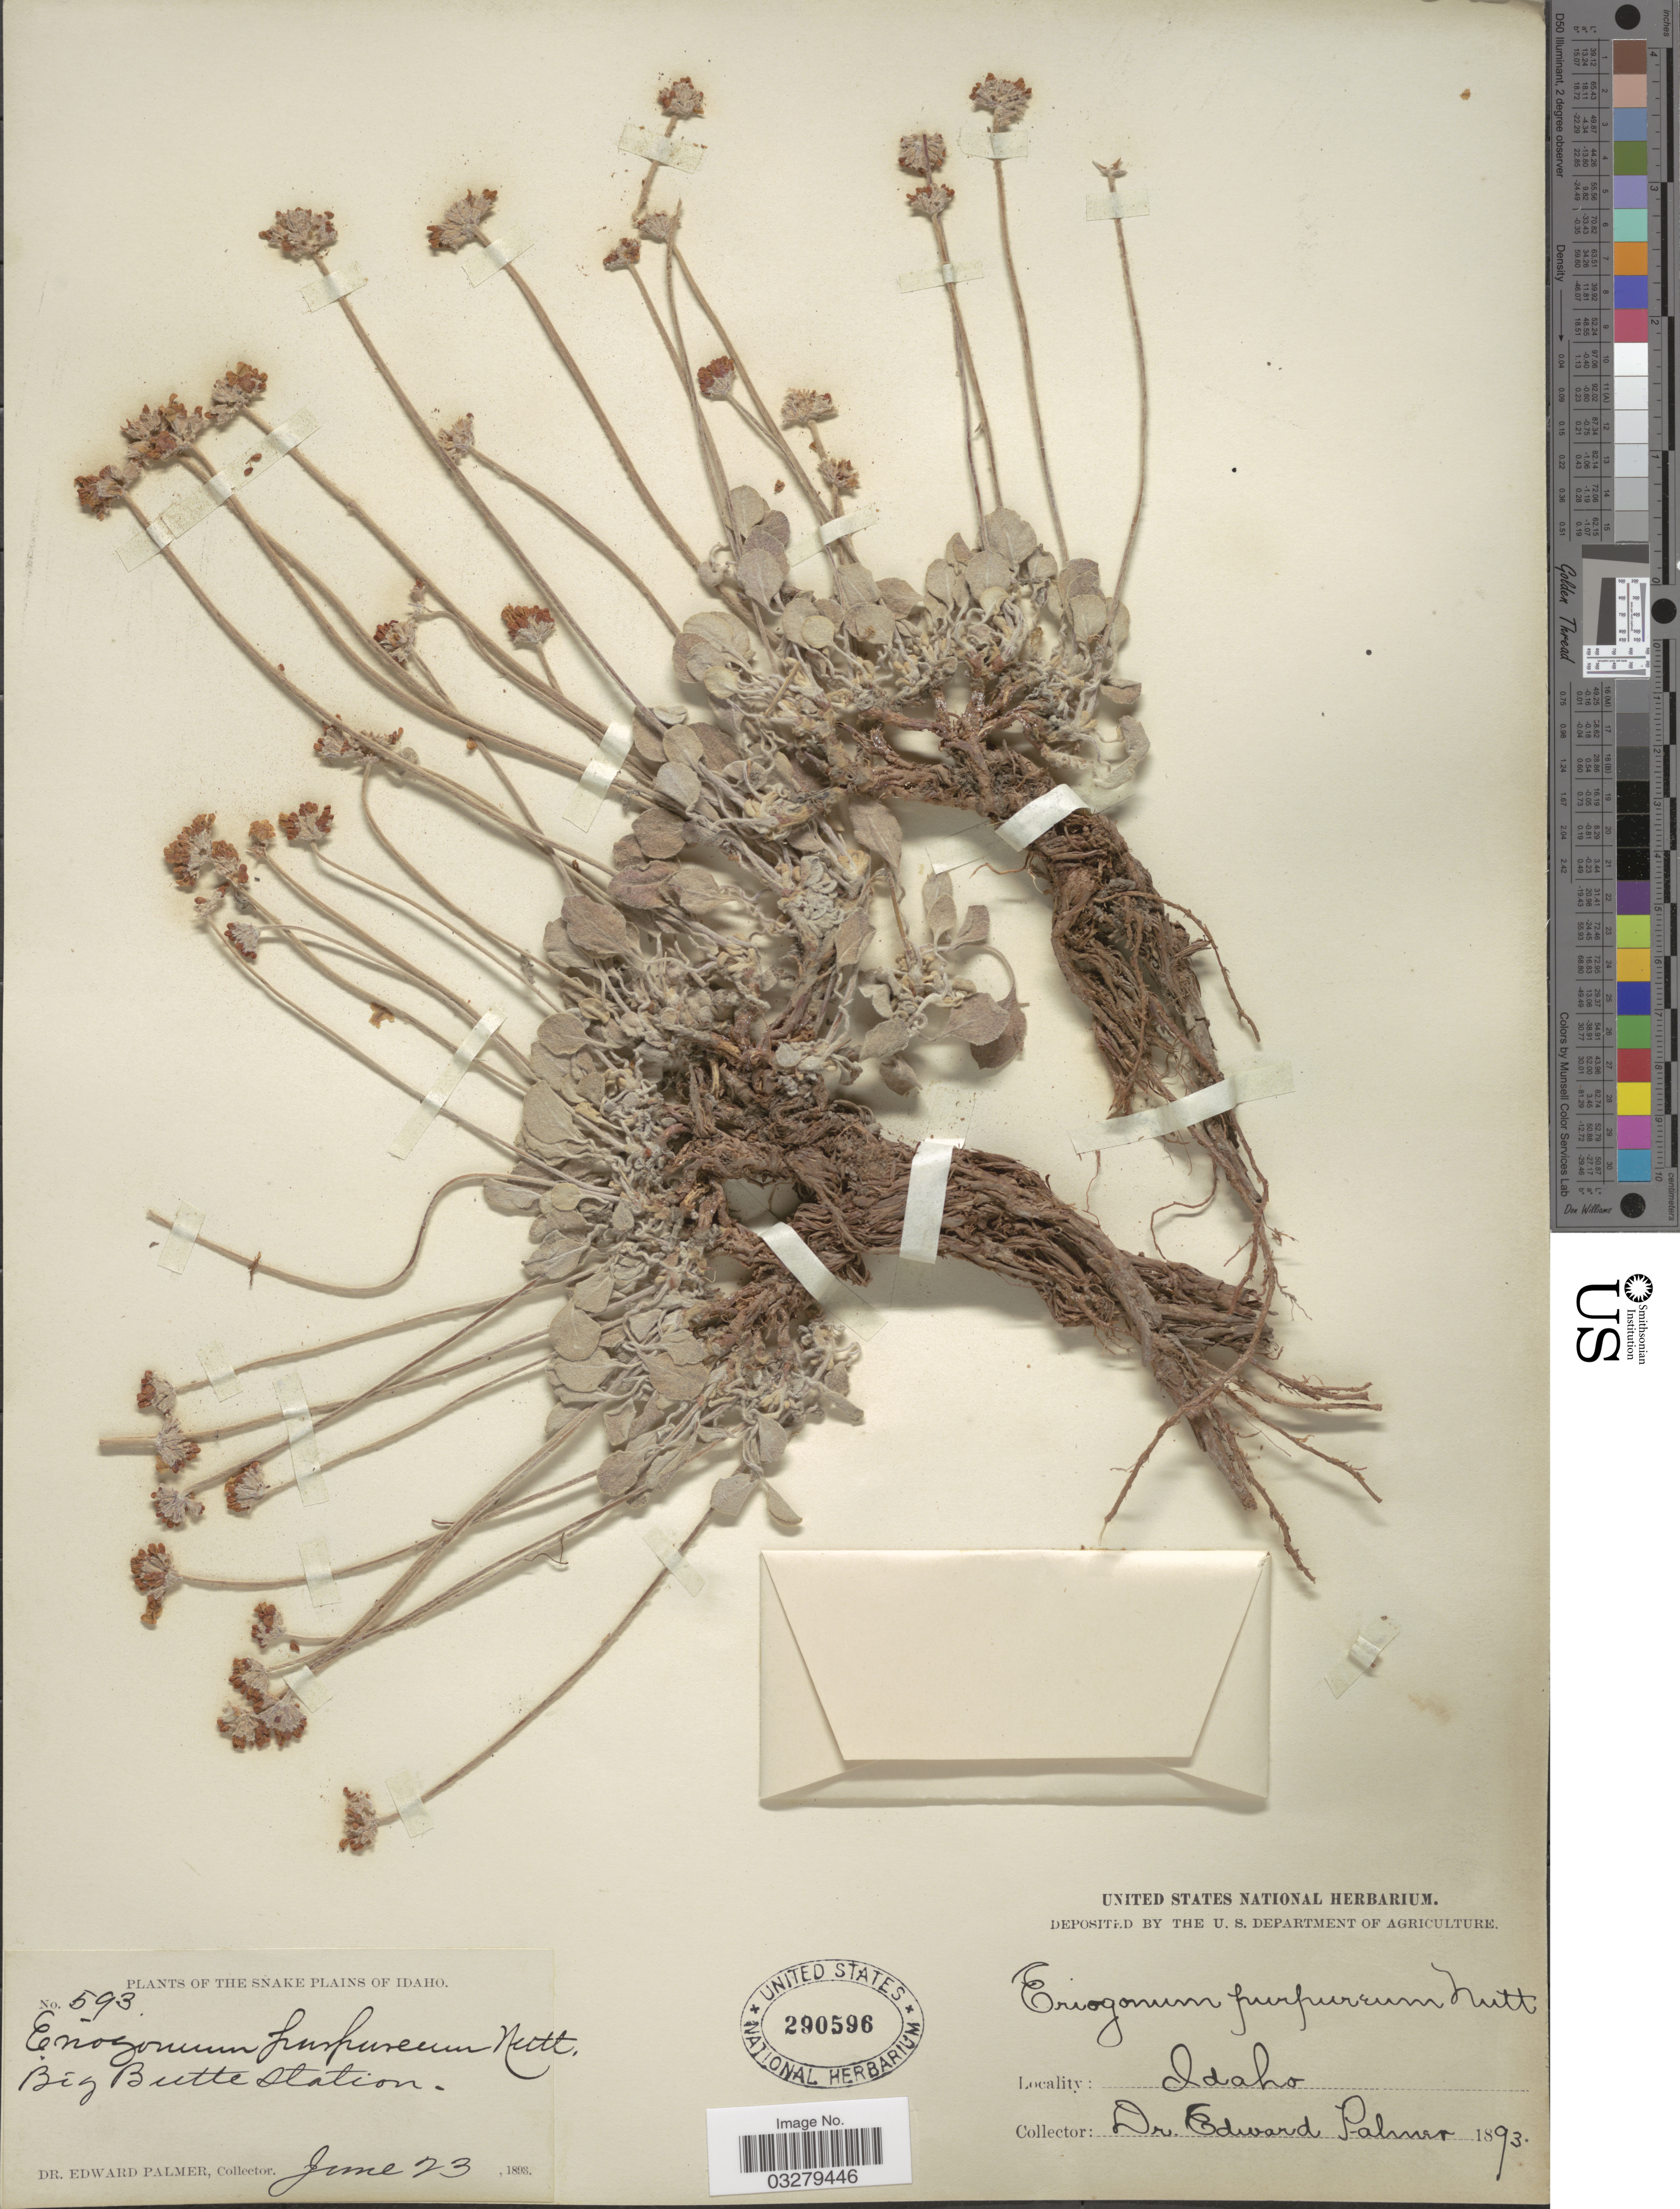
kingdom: Plantae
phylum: Tracheophyta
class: Magnoliopsida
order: Caryophyllales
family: Polygonaceae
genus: Eriogonum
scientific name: Eriogonum ovalifolium var. purpureum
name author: (Nutt.) Durand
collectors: E. Palmer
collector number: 593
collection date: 1893-06-23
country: United States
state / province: Idaho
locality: The Snake Plains, Big Butte Station.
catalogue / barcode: US 290596